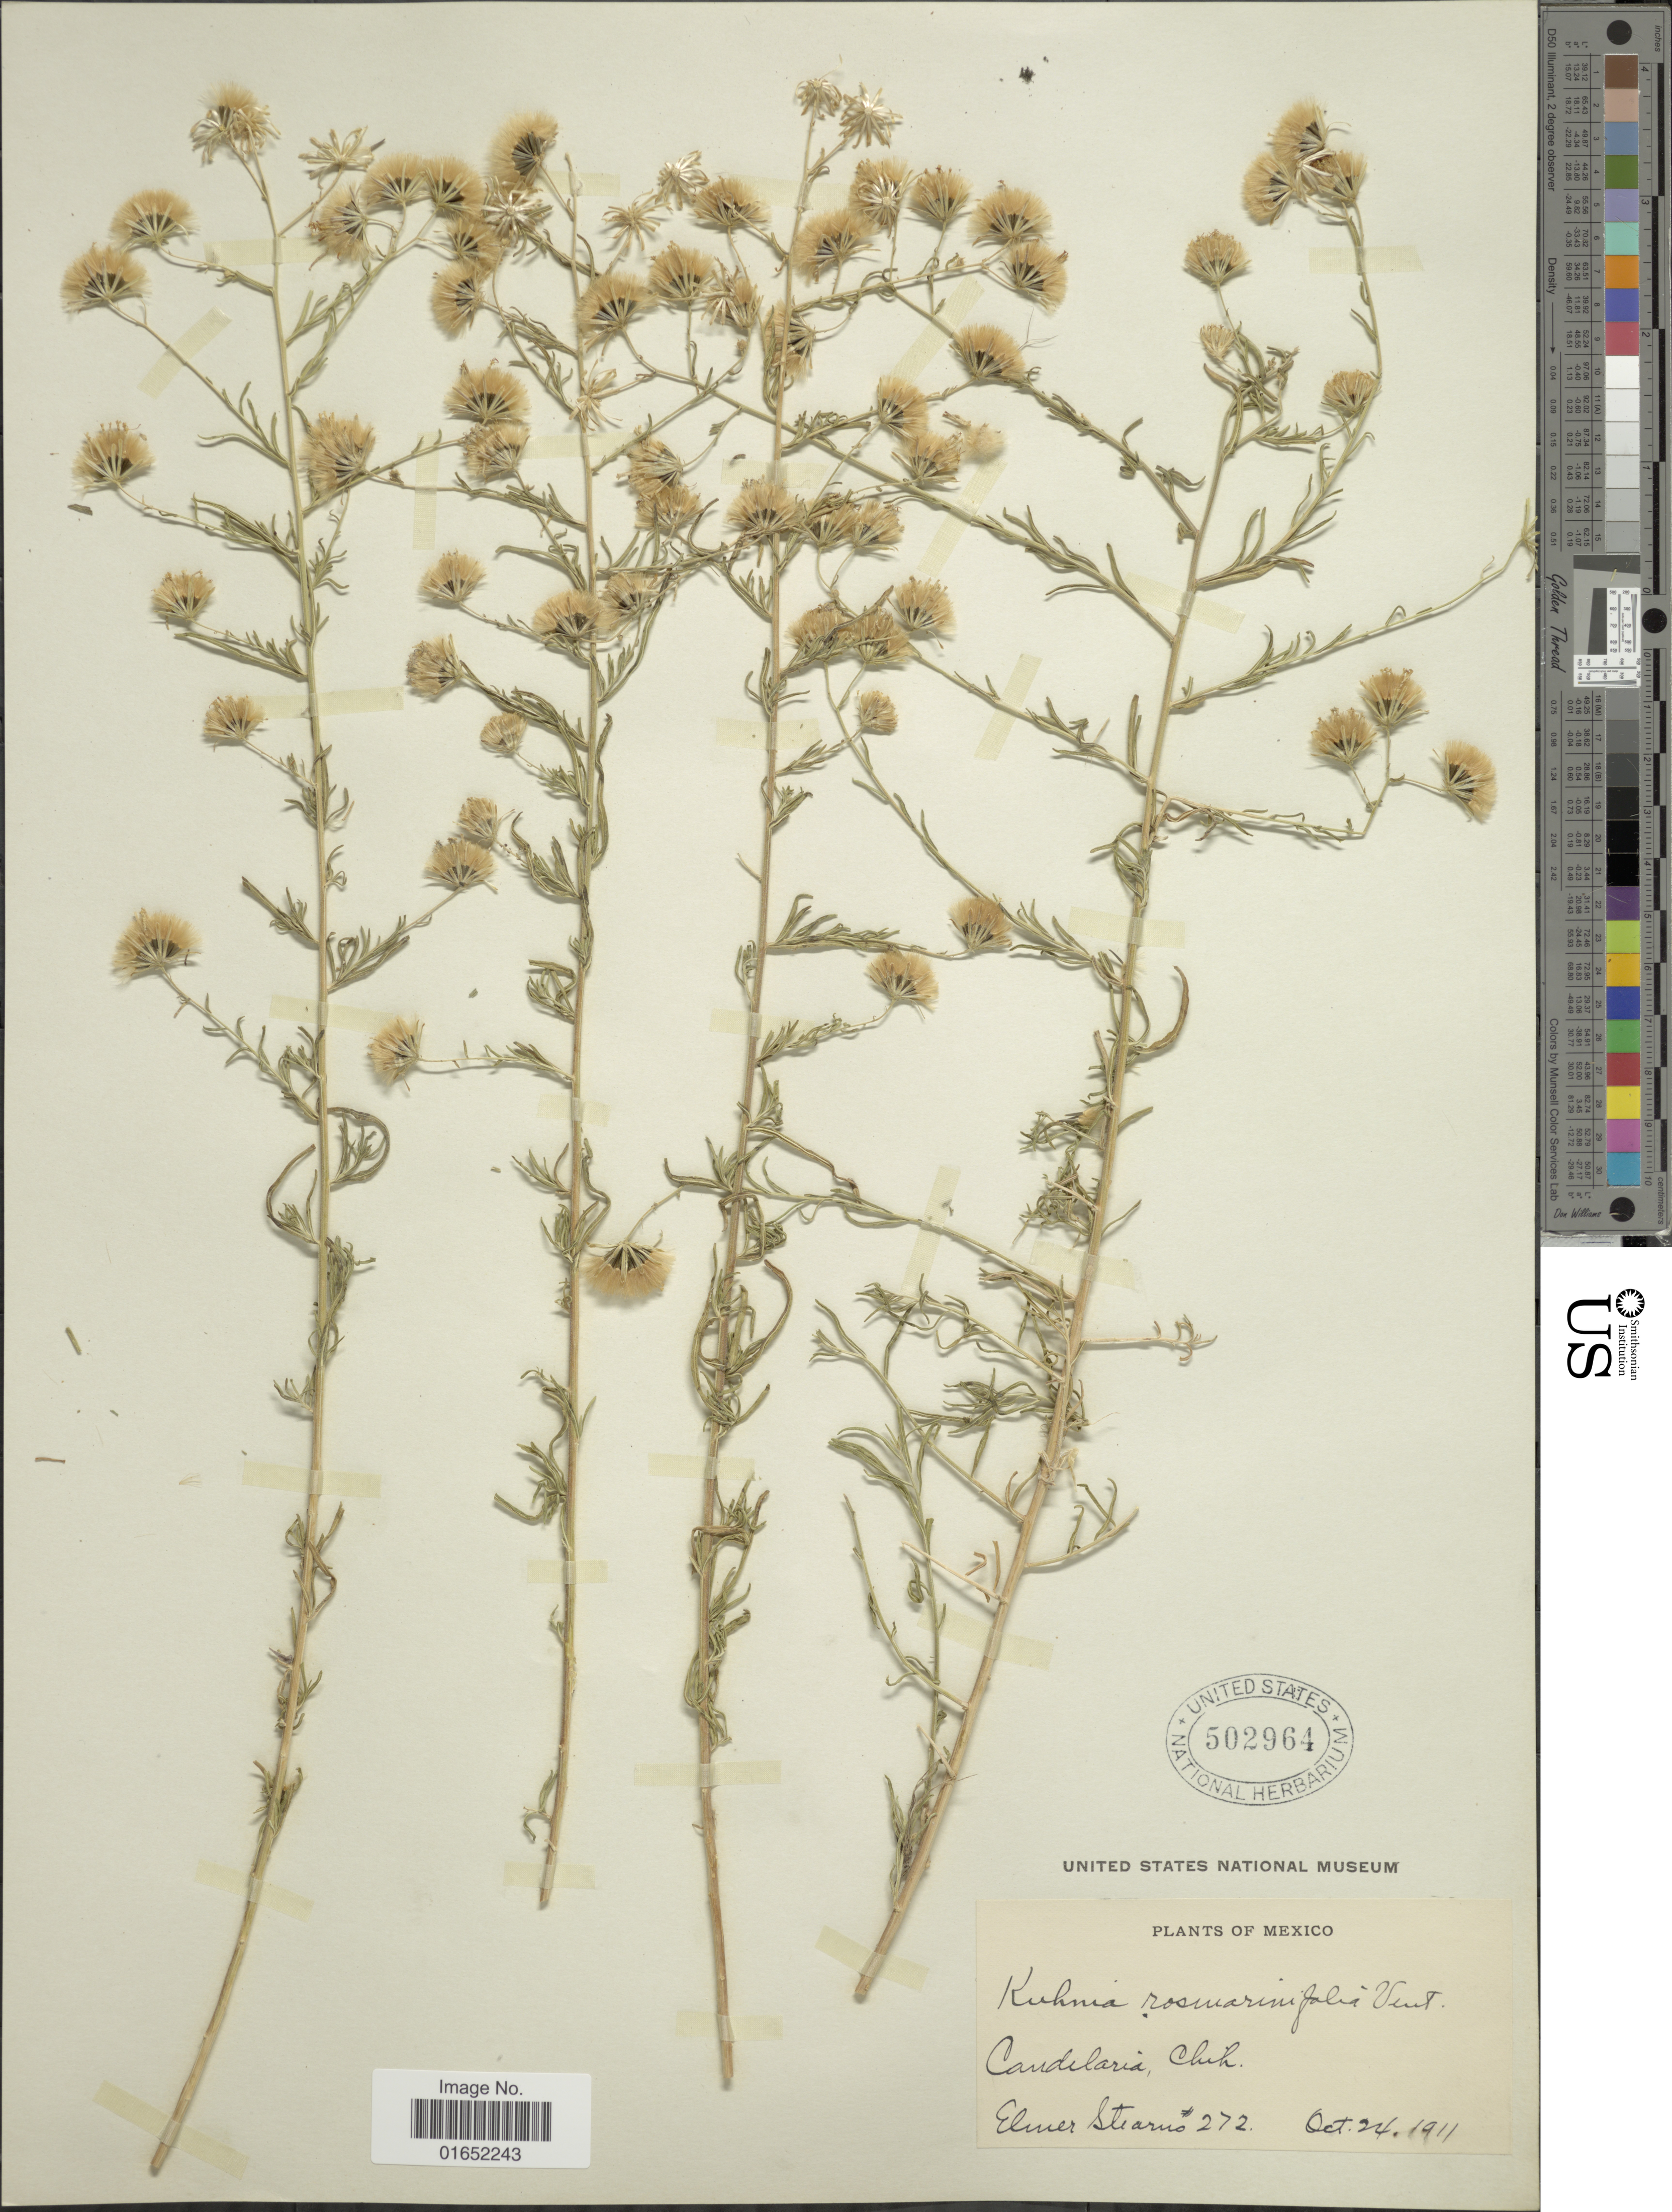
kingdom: Plantae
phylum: Tracheophyta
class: Magnoliopsida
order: Asterales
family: Asteraceae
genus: Brickellia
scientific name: Brickellia rosmarinifolia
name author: (Vent.) W.A. Weber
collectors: E. Stearns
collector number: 272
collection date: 1911-10-24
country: Mexico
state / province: Chihuahua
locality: Candelaria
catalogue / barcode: US 502964